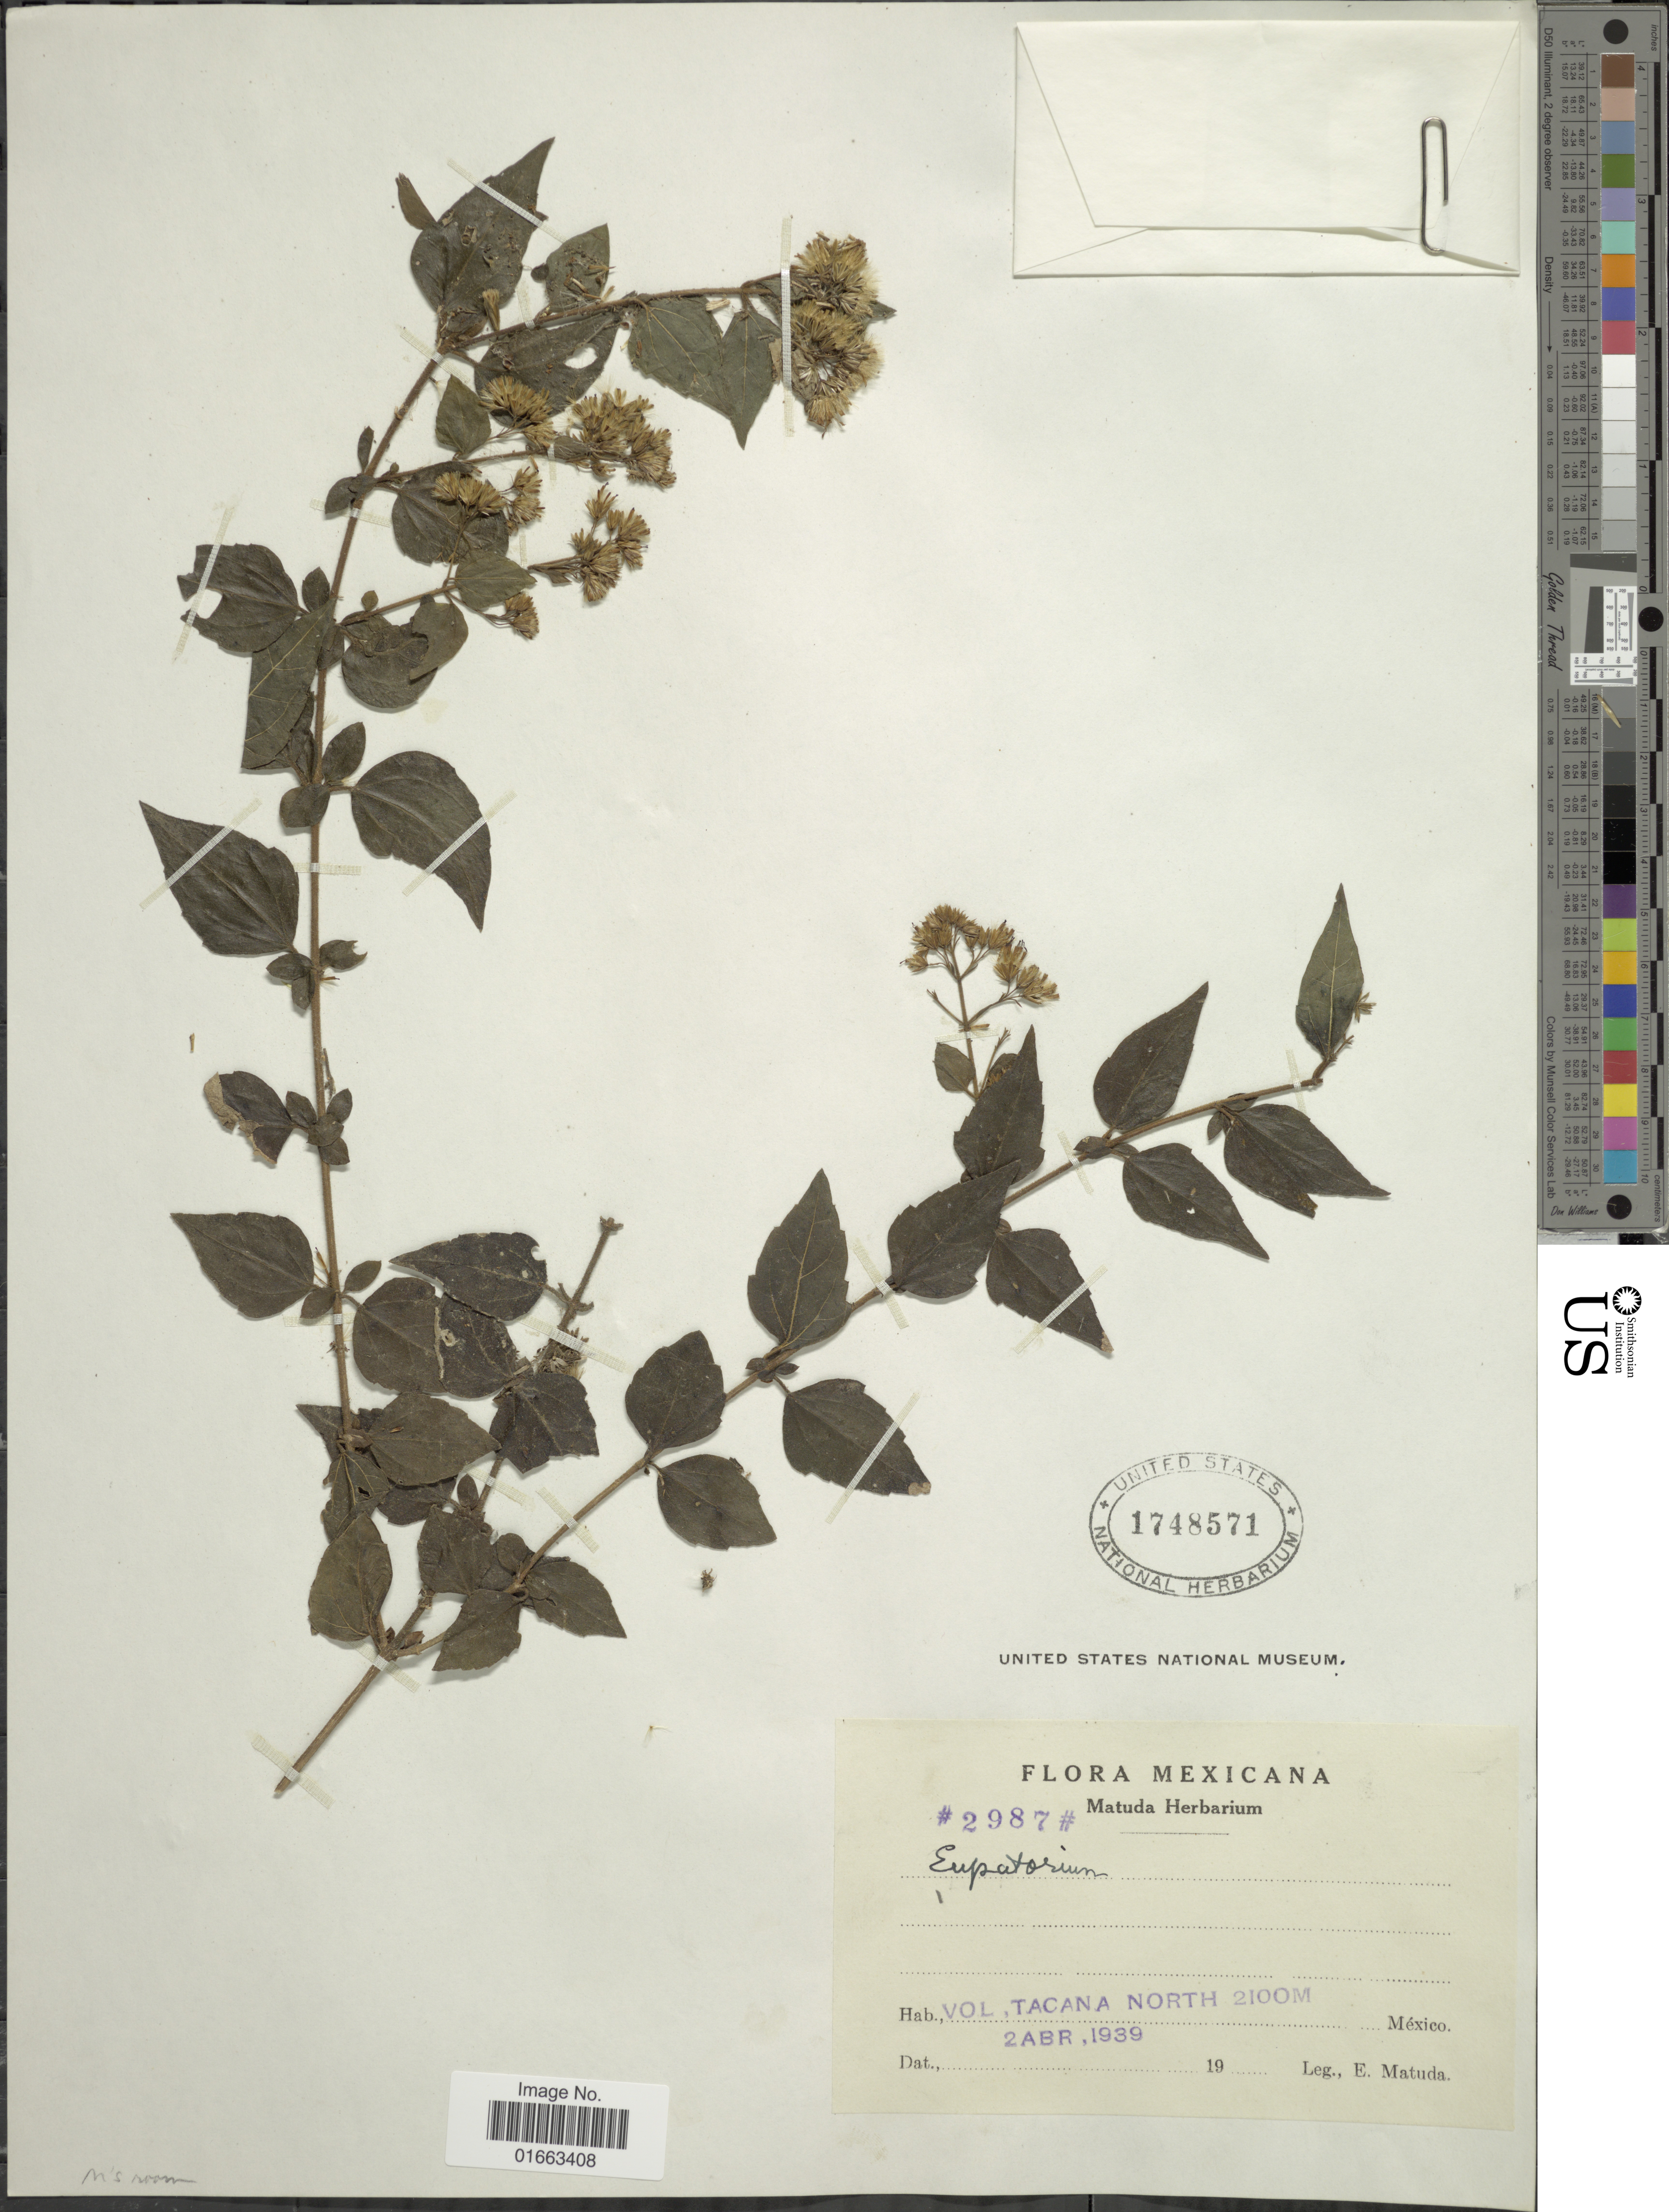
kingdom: Plantae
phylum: Tracheophyta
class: Magnoliopsida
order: Asterales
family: Asteraceae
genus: Koanophyllon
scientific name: Koanophyllon coulteri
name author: (B.L. Rob.) R.M. King & H. Rob.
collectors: E. Matuda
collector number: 2987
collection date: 1939-04-02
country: Mexico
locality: Vol, Tacana North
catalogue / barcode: US 1748571